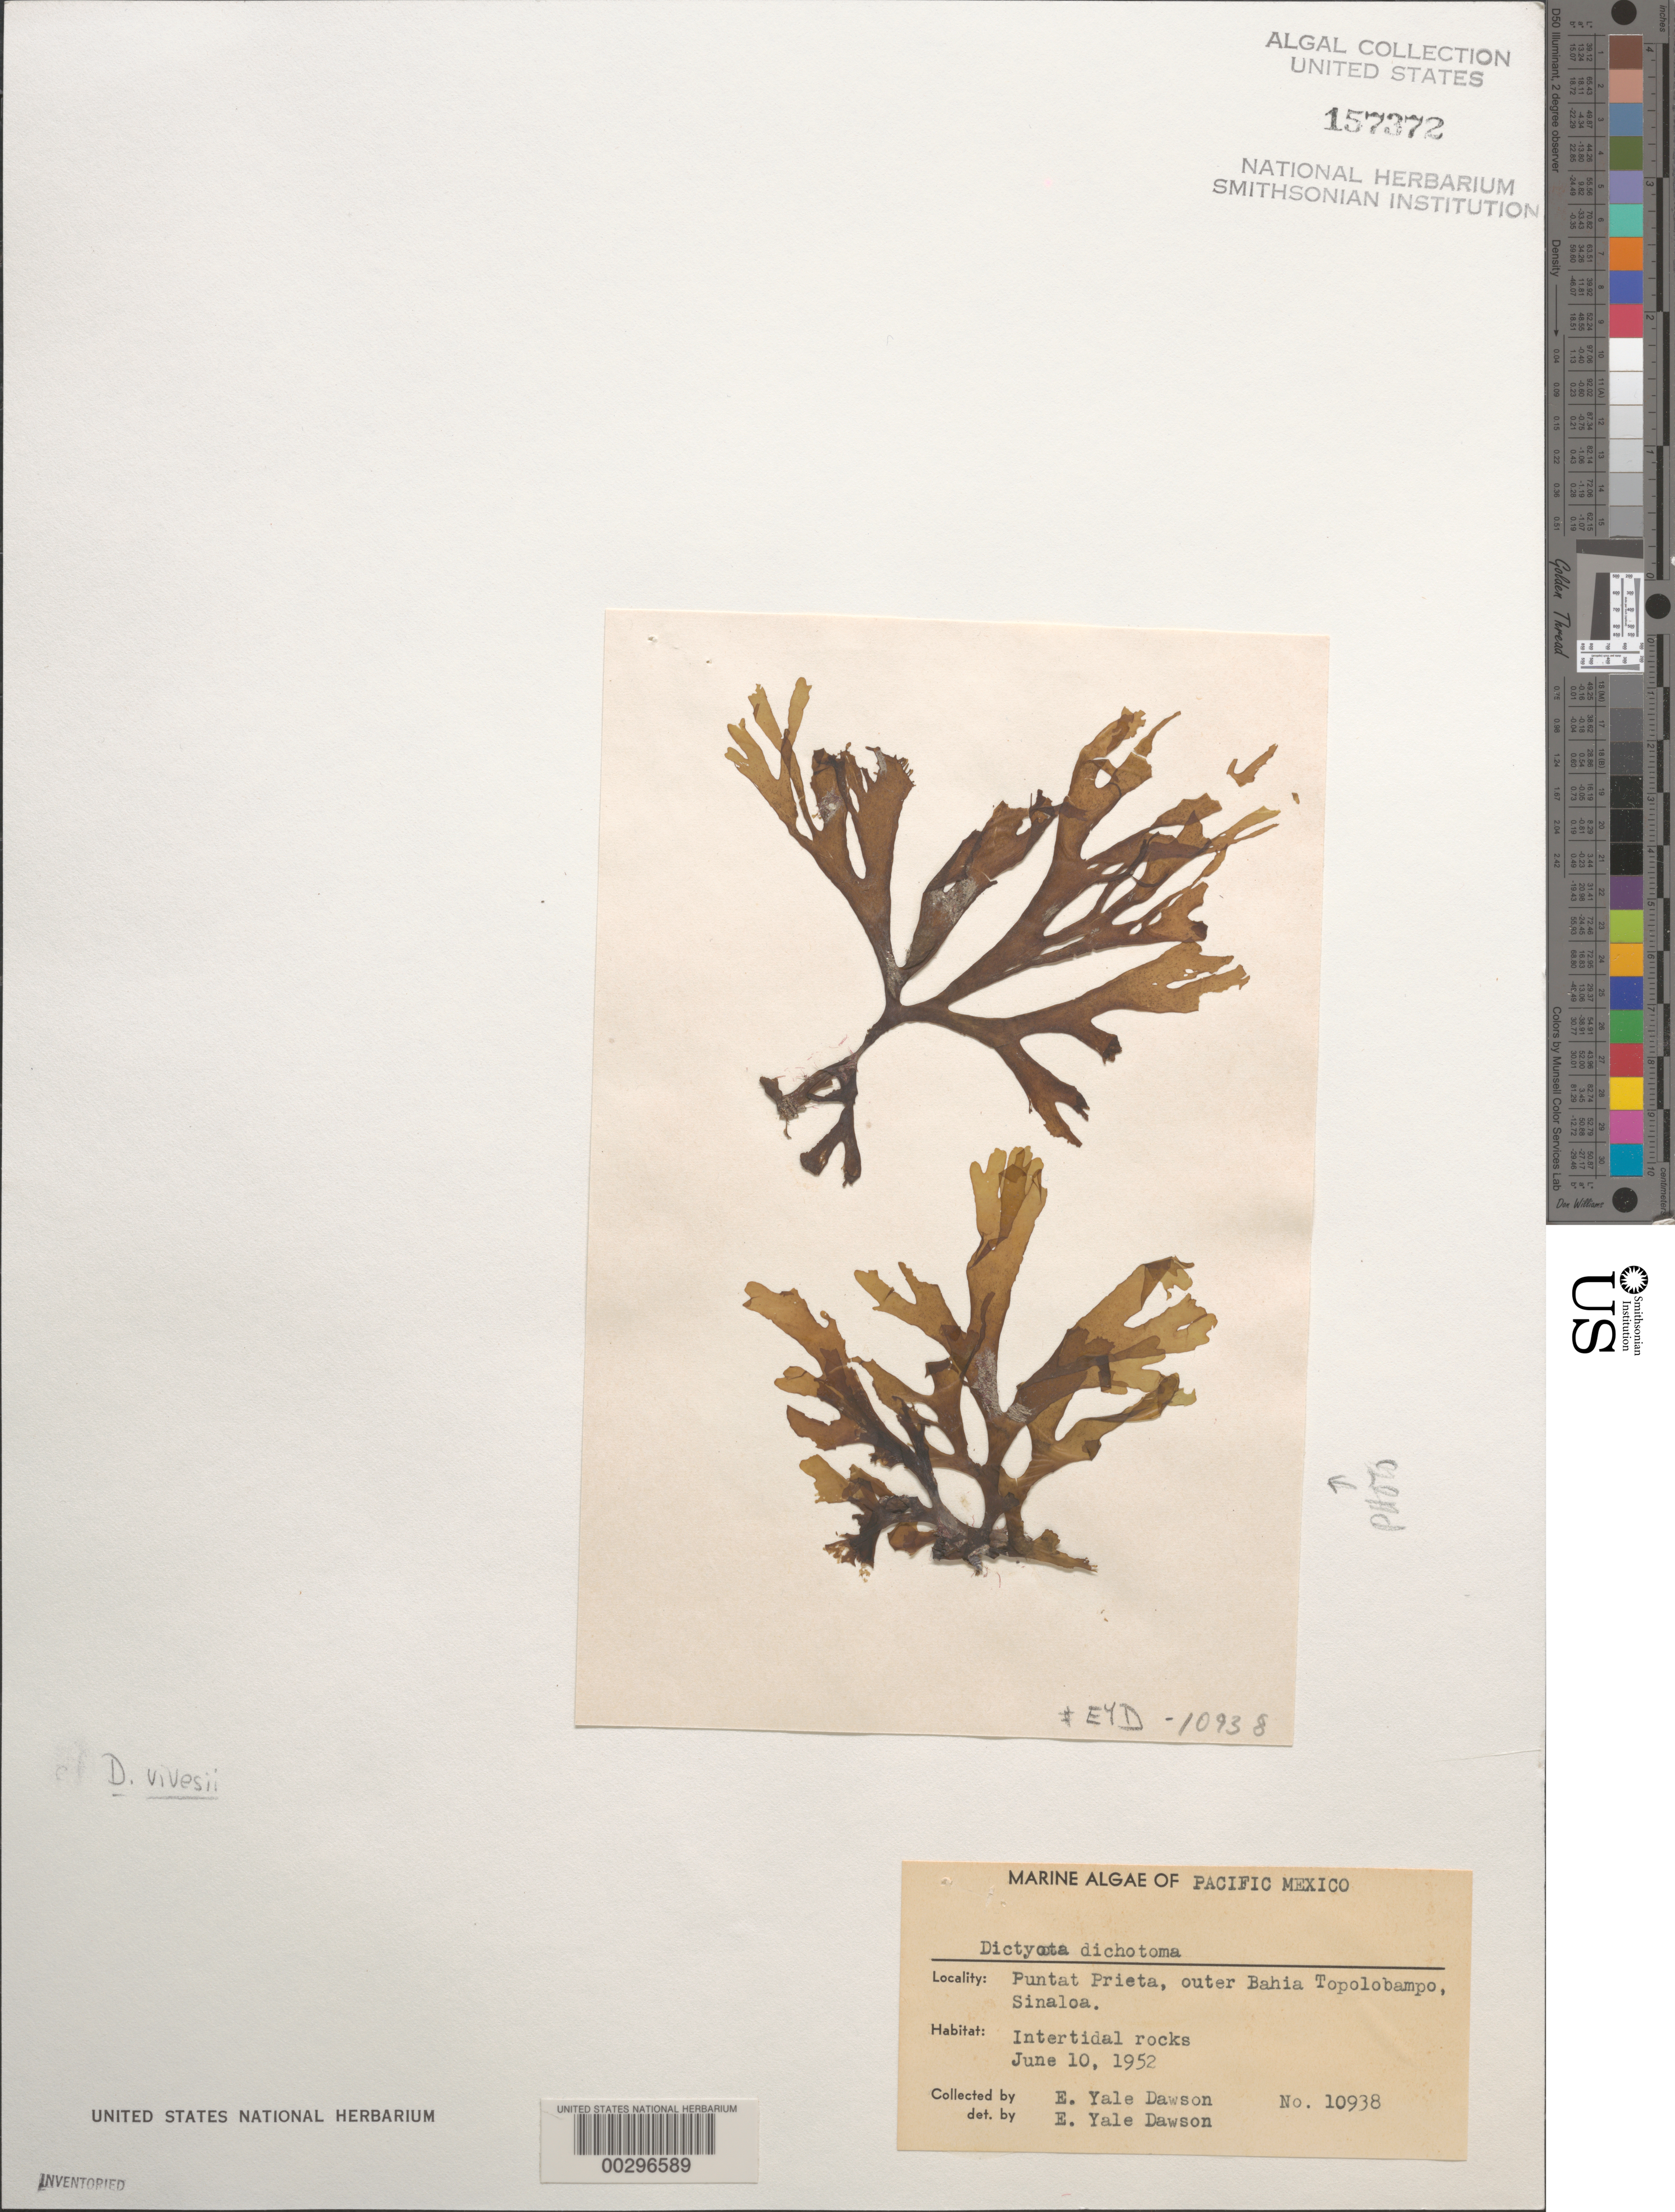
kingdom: Chromista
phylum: Ochrophyta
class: Phaeophyceae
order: Dictyotales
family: Dictyotaceae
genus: Dictyota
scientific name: Dictyota dichotoma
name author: (Huds.) J.V.Lamouroux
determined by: Dawson, E. Y.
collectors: E. Y. Dawson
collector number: EYD 10938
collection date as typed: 10 Jun 1952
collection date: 1952-06-10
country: Mexico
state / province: Sinaloa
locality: Punta Prieta, outer Bahia Topolobampo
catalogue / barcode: US 157372